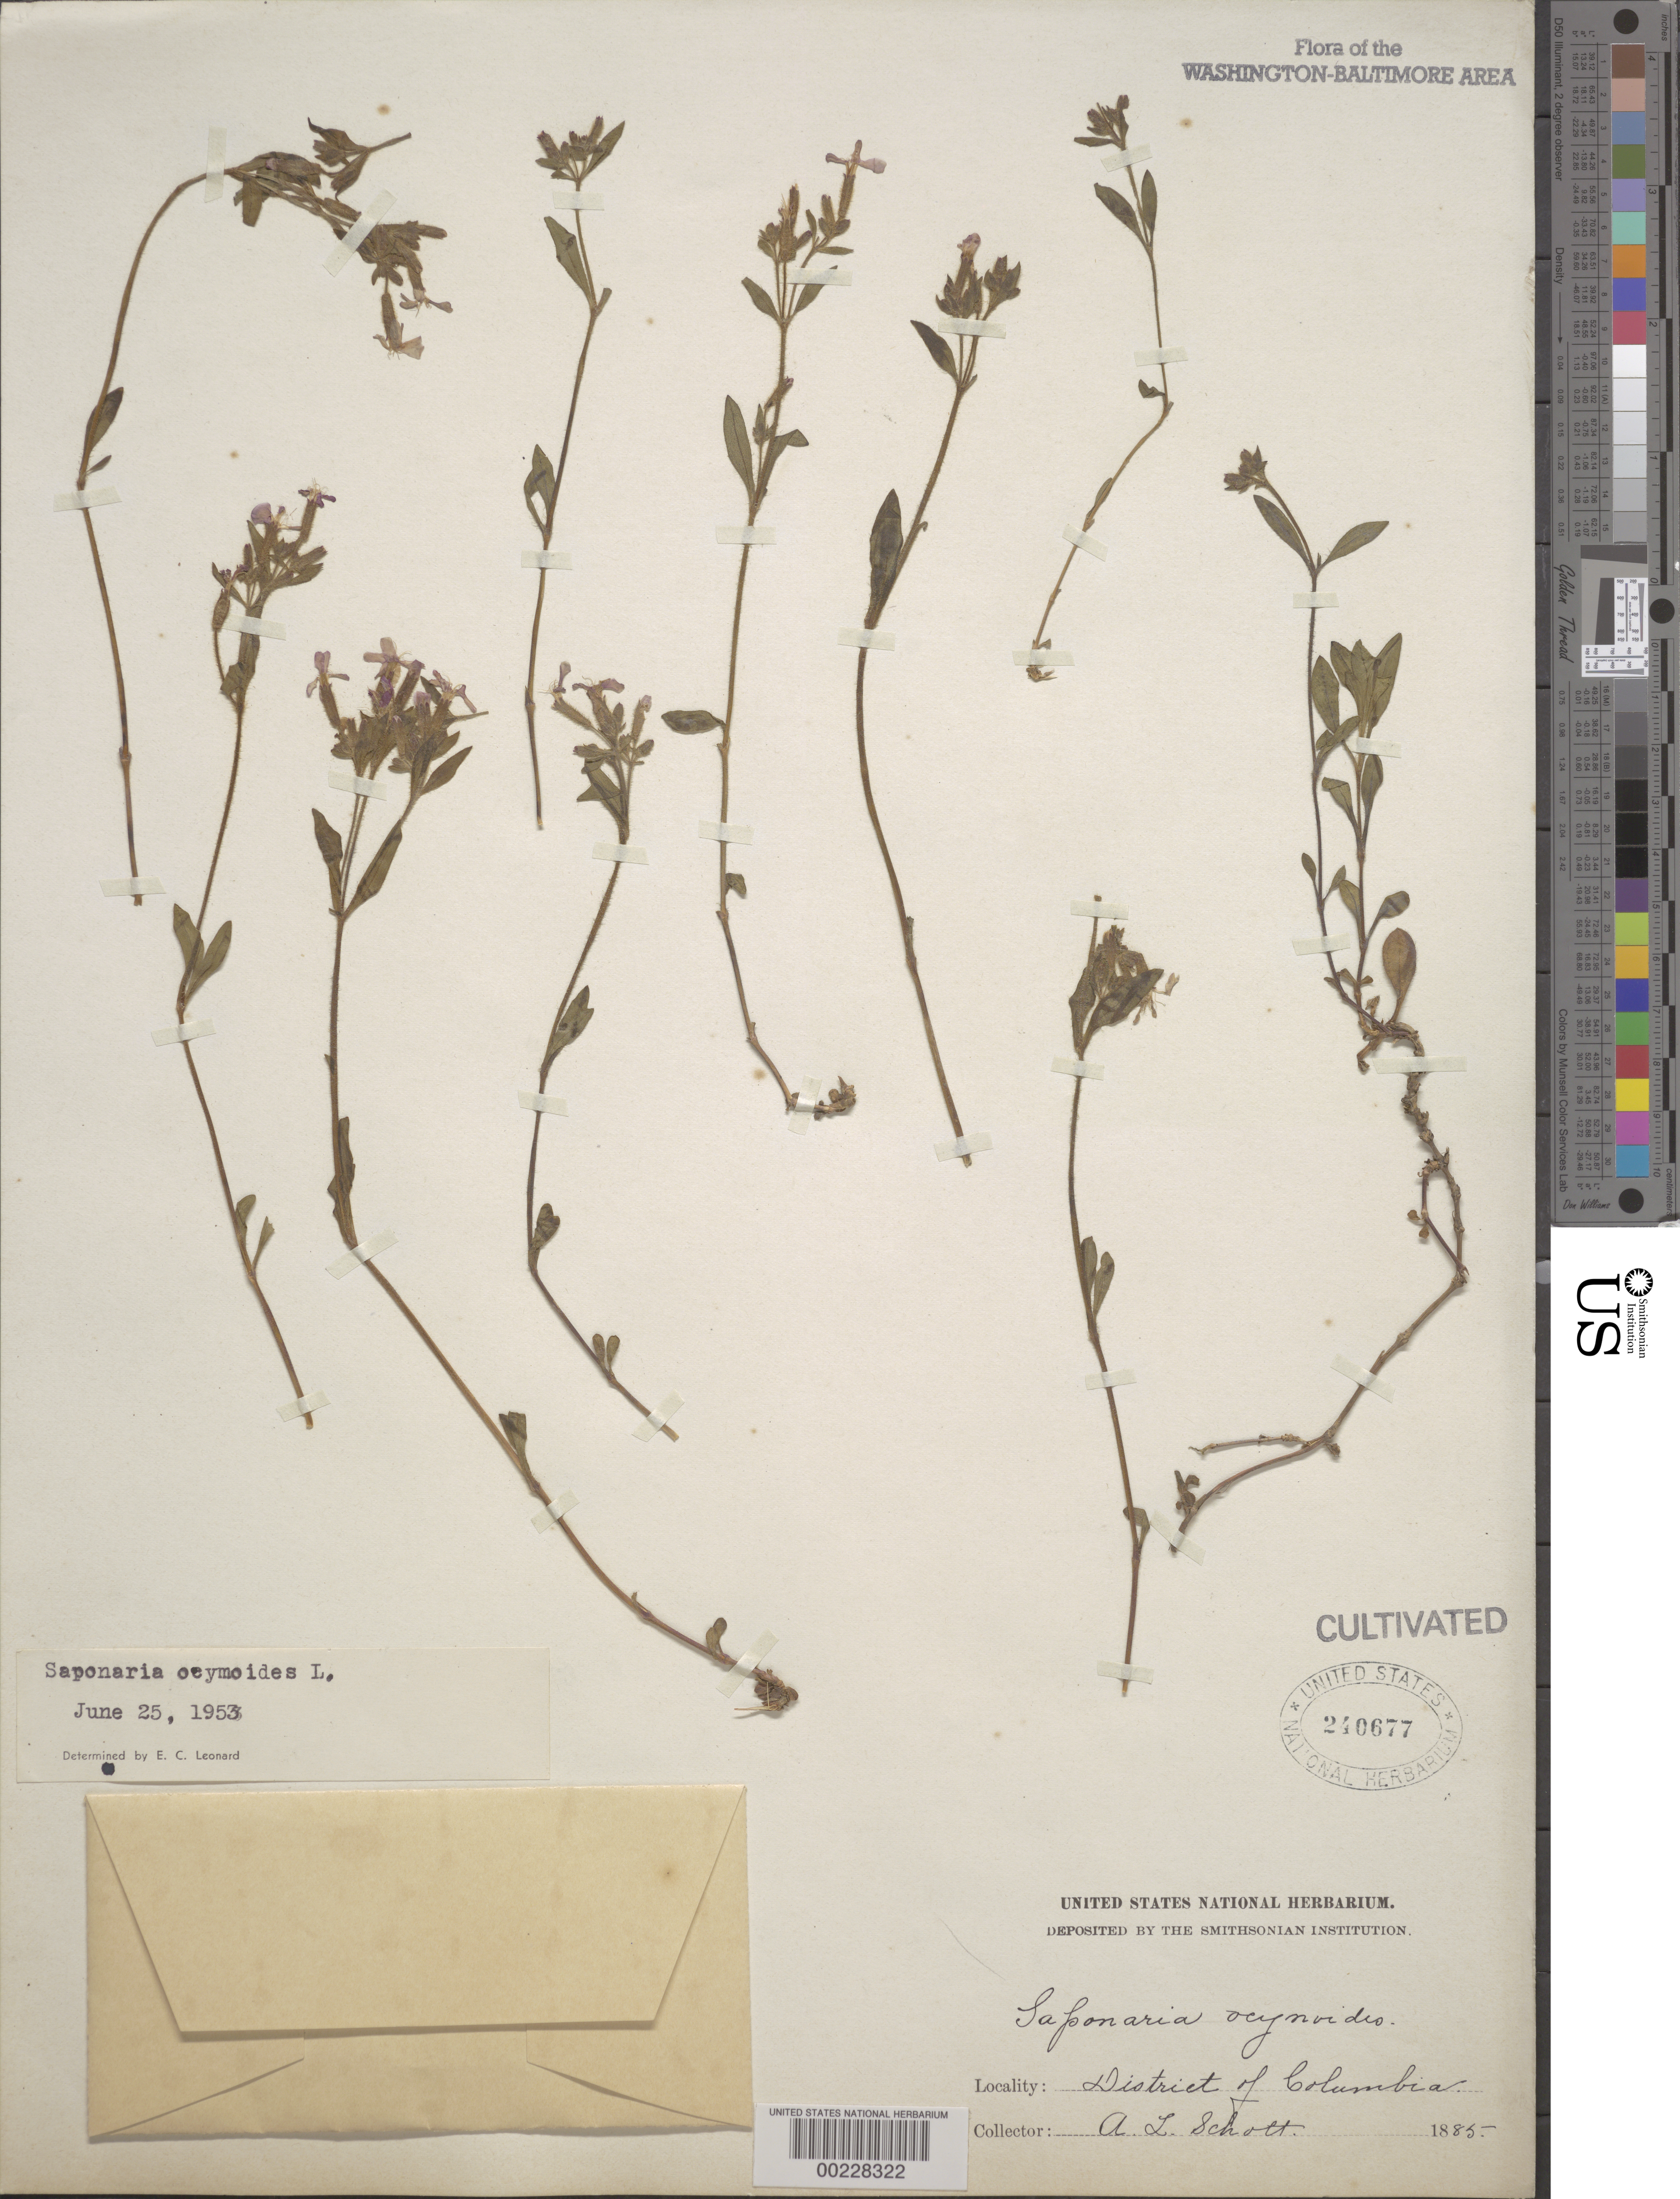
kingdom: Plantae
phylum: Tracheophyta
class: Magnoliopsida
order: Caryophyllales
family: Caryophyllaceae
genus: Saponaria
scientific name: Saponaria ocymoides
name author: L.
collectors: A. L. Schott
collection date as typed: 1885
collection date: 1885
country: United States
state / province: District of Columbia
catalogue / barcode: US 240677